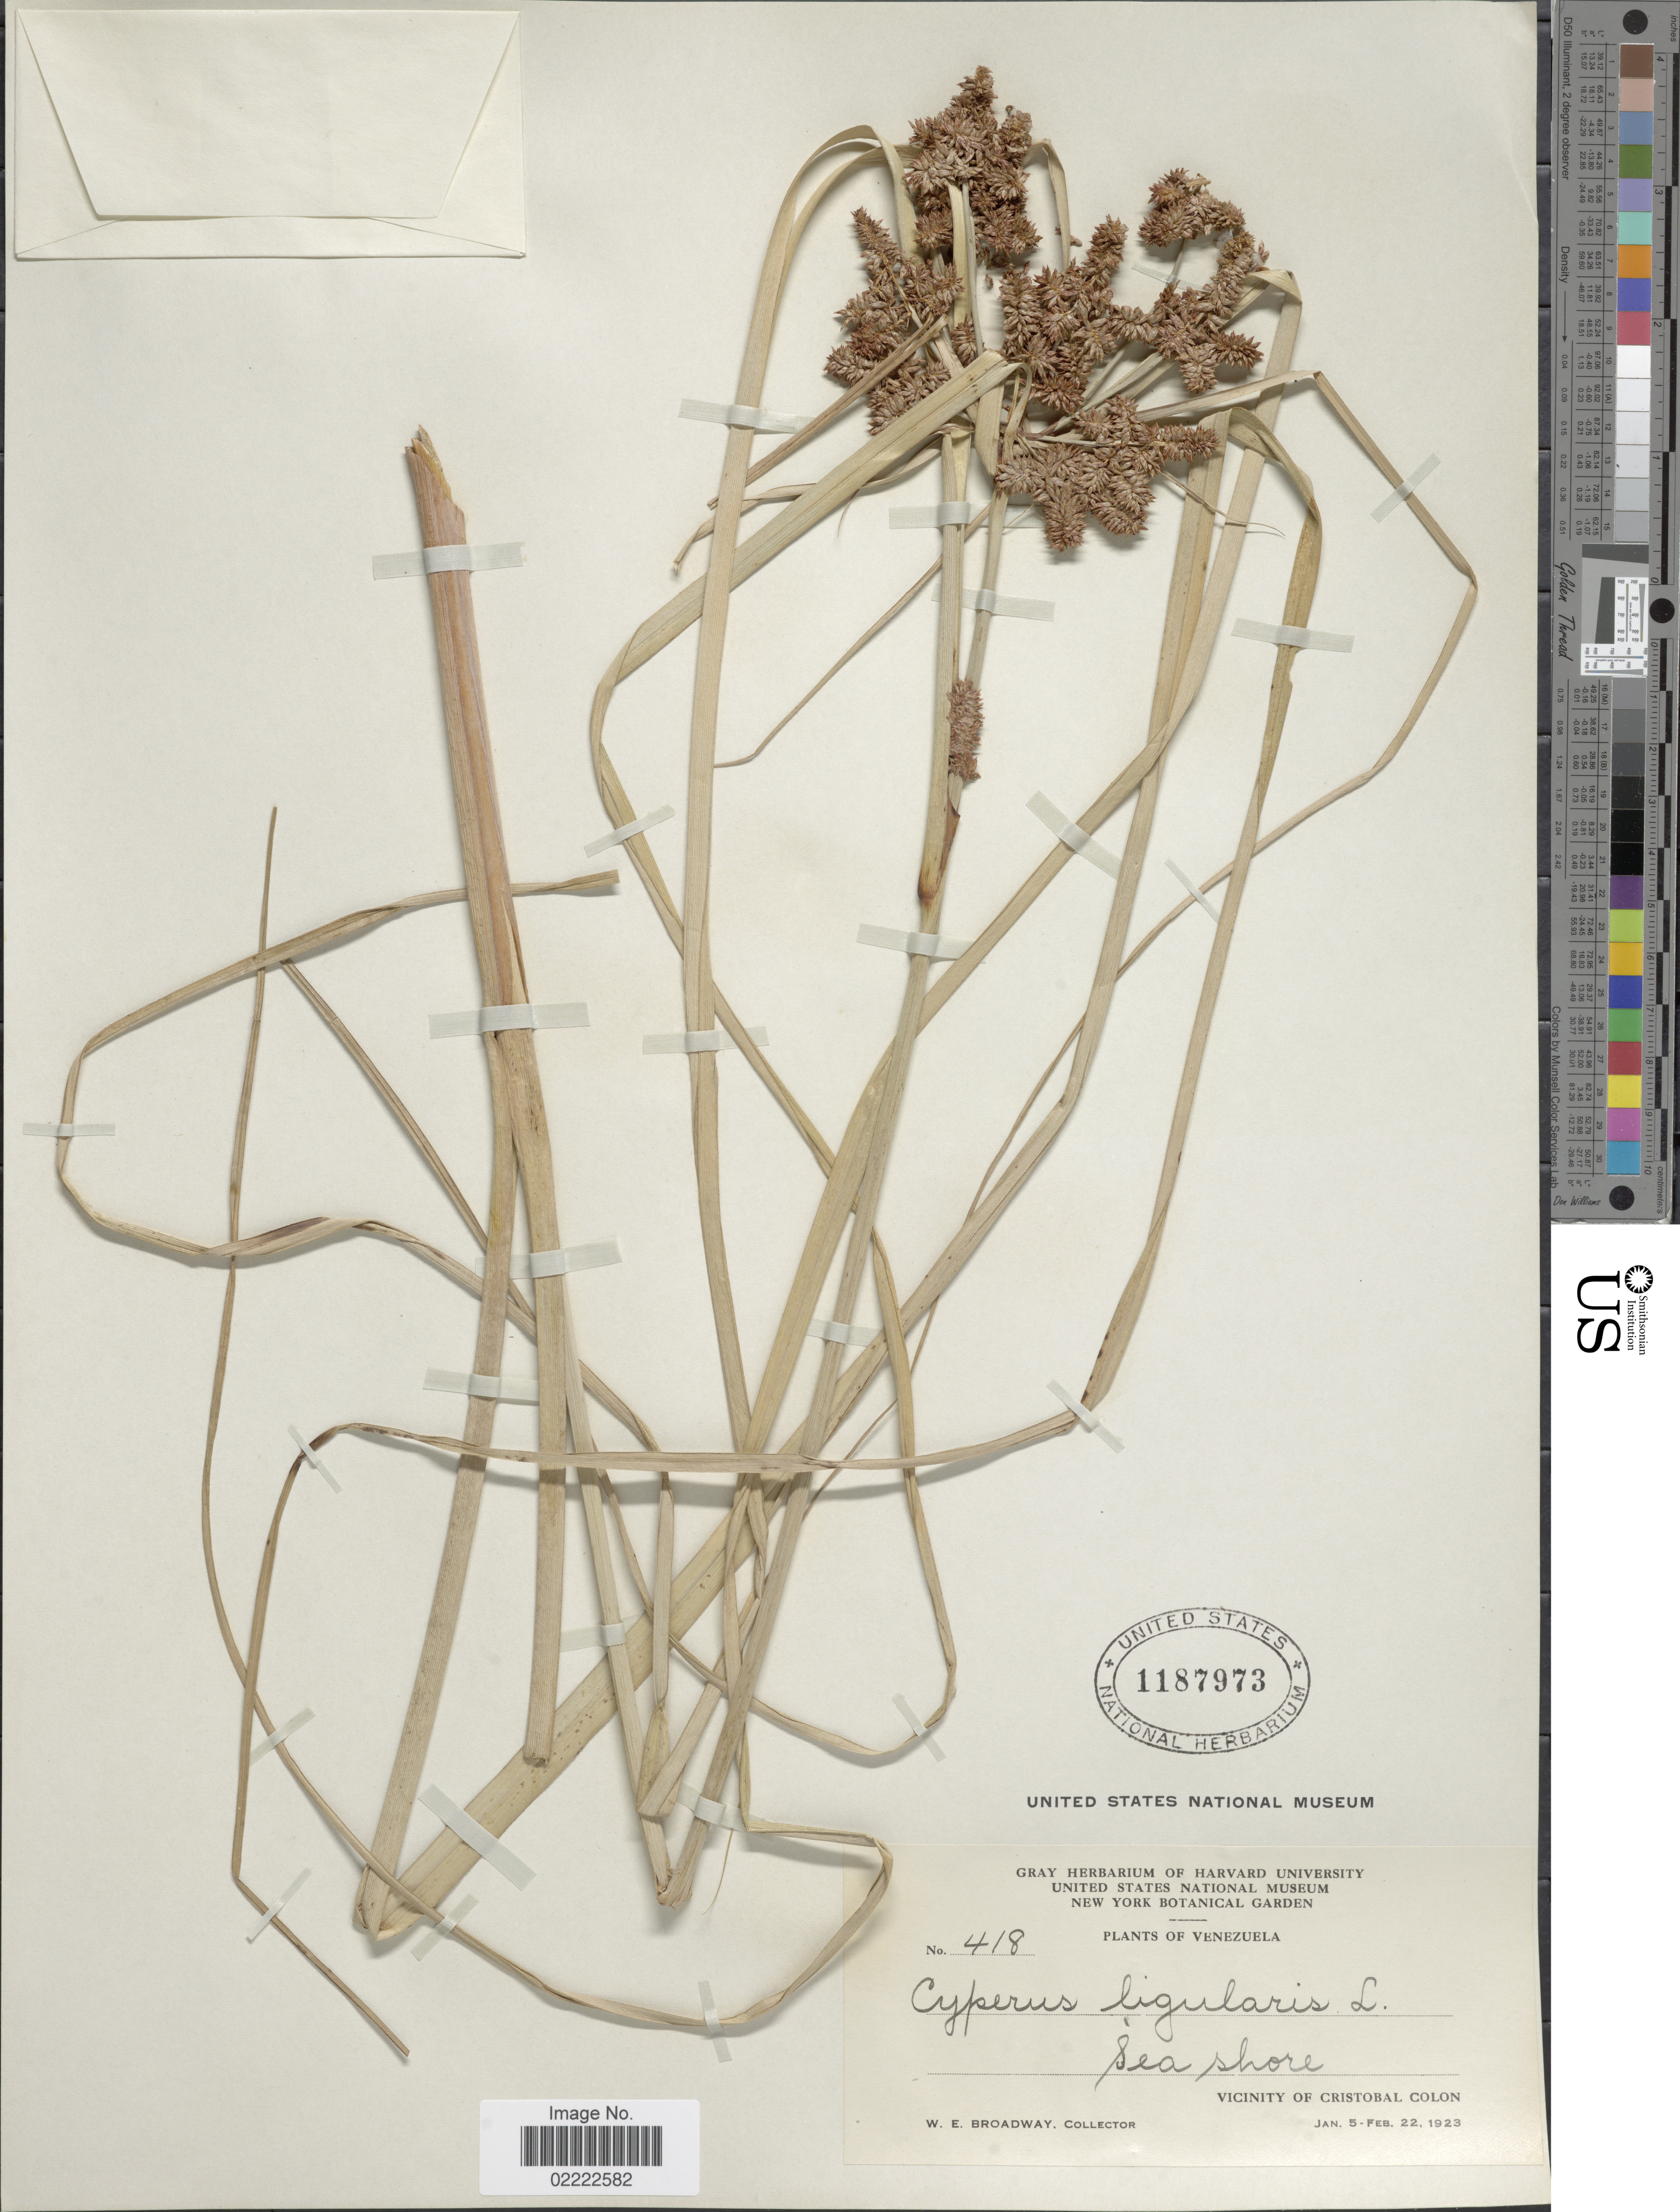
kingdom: Plantae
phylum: Tracheophyta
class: Liliopsida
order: Poales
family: Cyperaceae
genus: Cyperus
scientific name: Cyperus ligularis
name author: L.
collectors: W. E. Broadway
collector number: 418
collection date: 1923-01-05/1923-02-22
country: Venezuela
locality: Sea shore, Vicinity of Cristobal Colon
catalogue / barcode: US 1187973